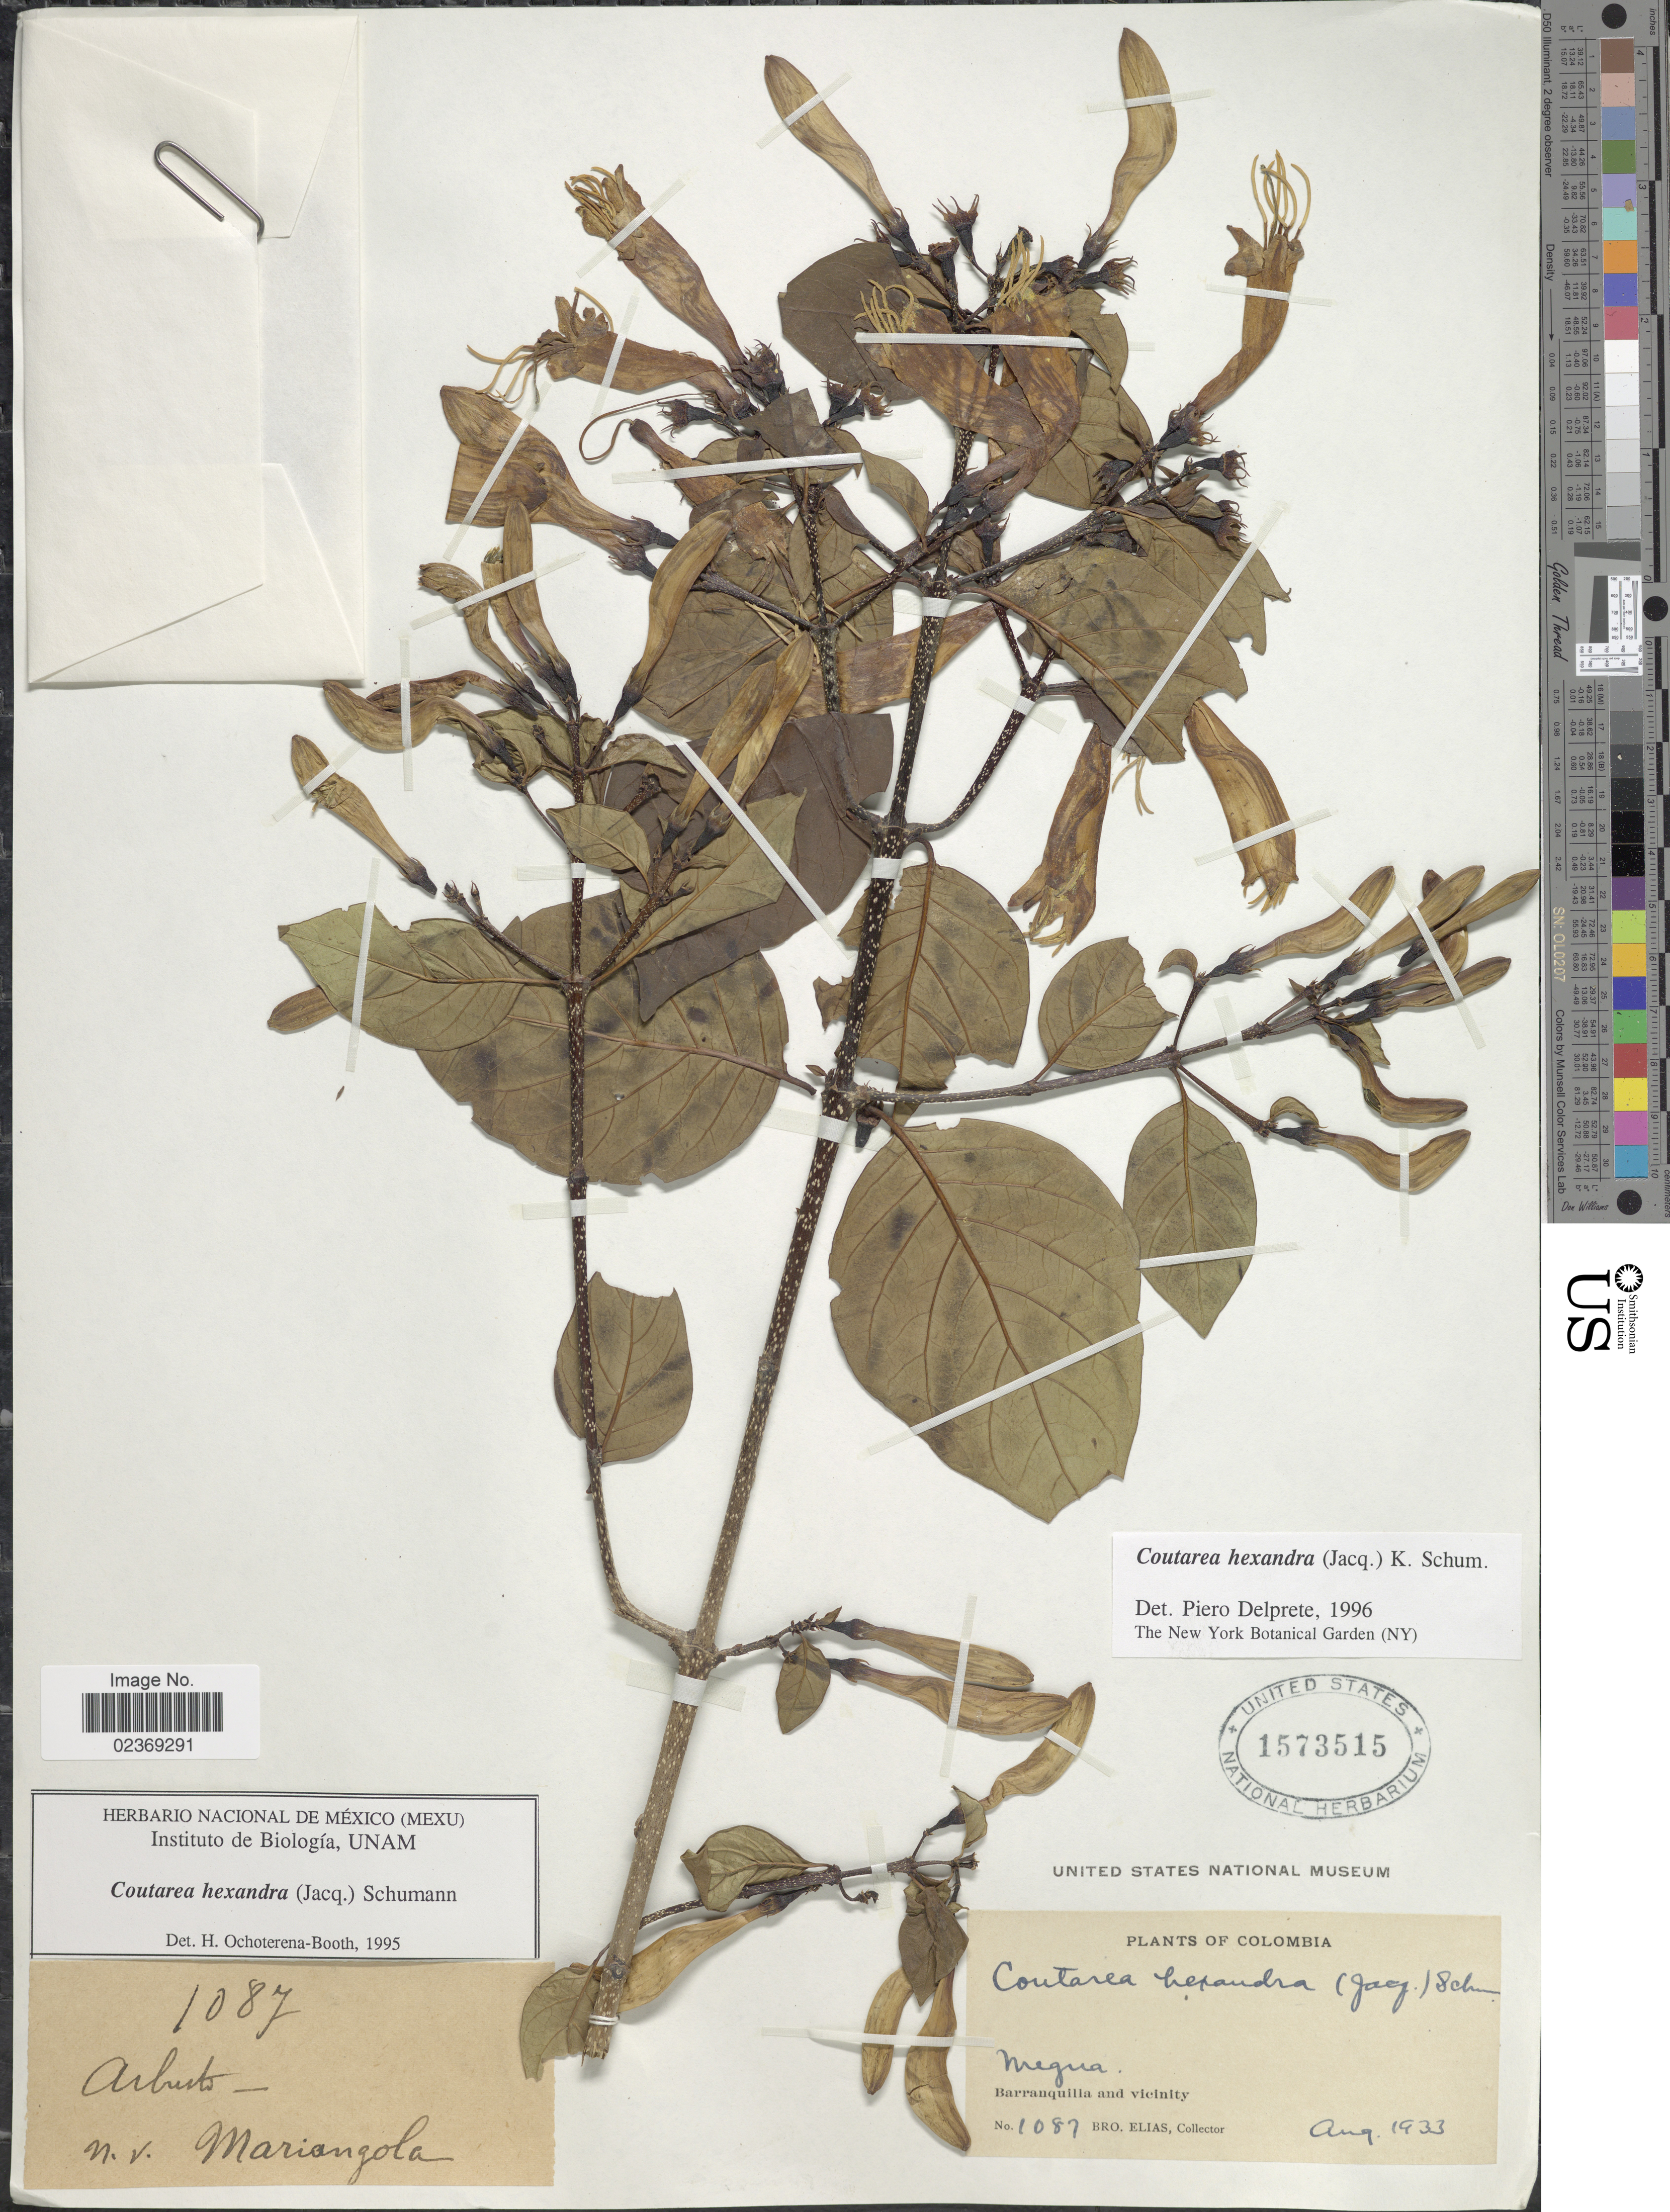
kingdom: Plantae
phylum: Tracheophyta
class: Magnoliopsida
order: Gentianales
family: Rubiaceae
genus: Coutarea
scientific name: Coutarea hexandra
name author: (Jacq.) K. Schum.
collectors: Bro. Elias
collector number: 1087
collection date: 1933-08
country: Colombia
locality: Megua. Barranquilla and vicinity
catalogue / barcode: US 1573515